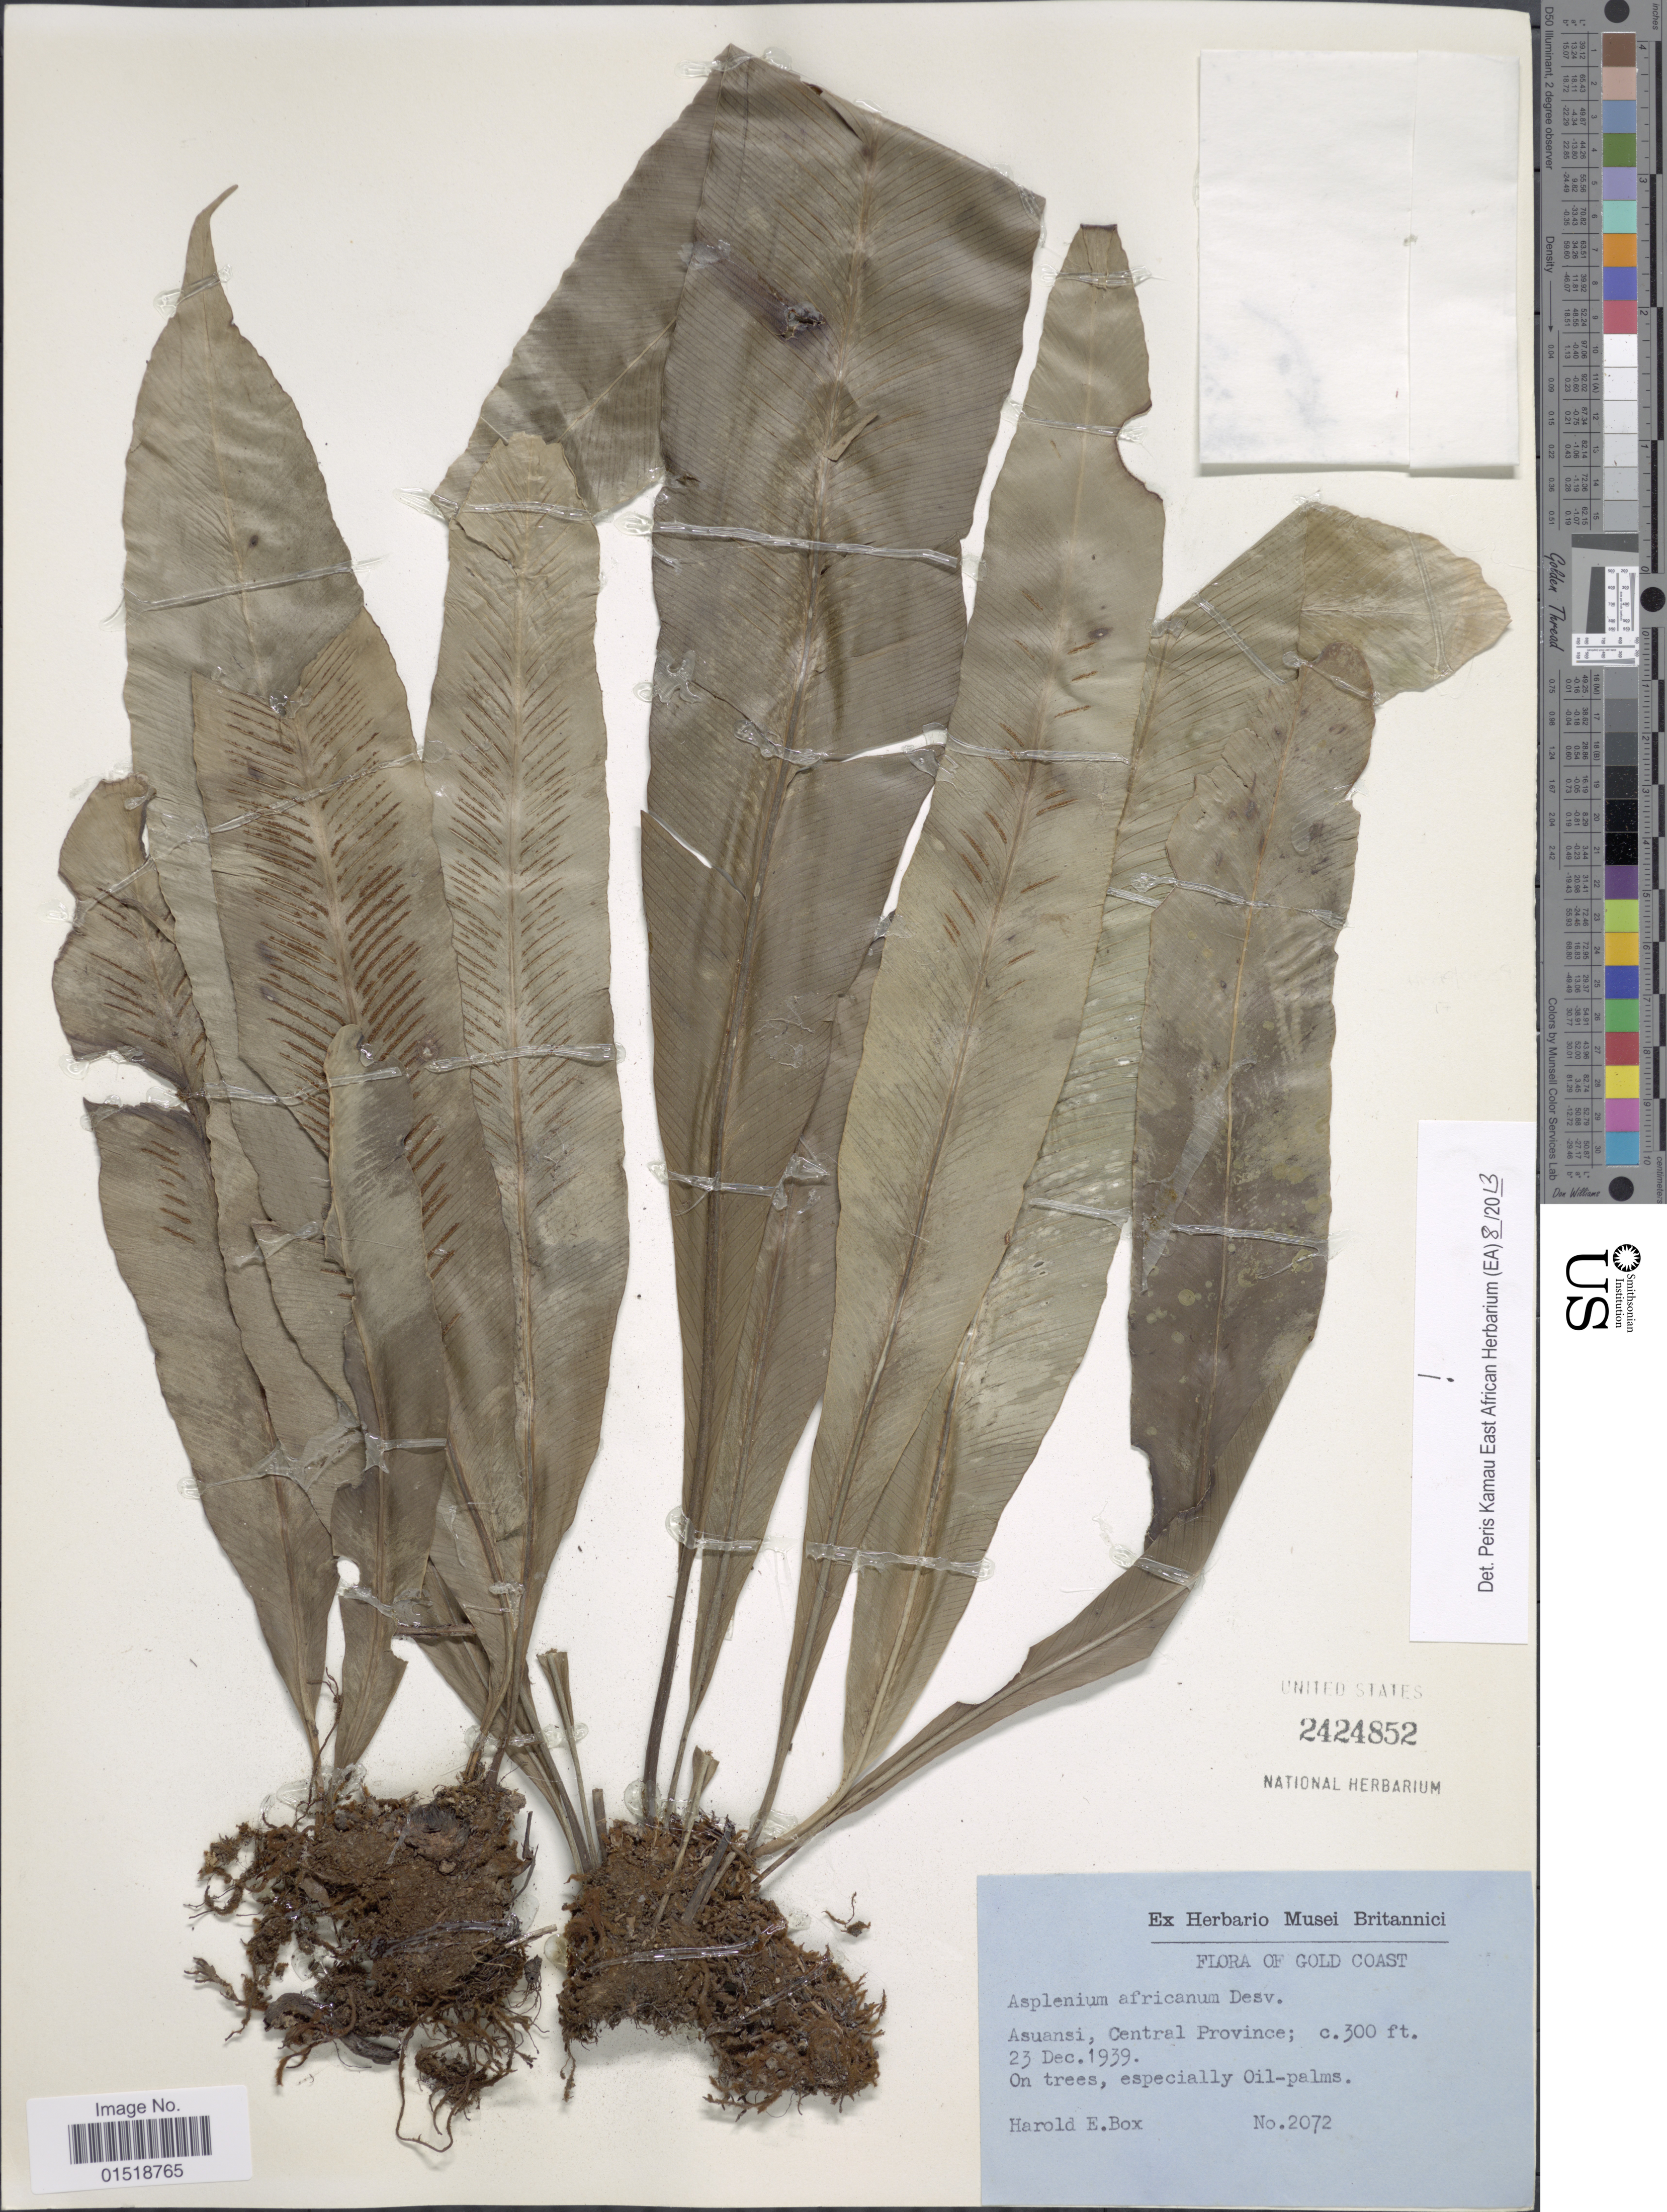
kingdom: Plantae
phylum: Tracheophyta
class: Polypodiopsida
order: Polypodiales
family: Aspleniaceae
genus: Asplenium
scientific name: Asplenium africanum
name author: Desv.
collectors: H. E. Box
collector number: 2072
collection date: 1939-12-23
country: Ghana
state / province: Central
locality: Gold Coast. Asuansi, Central Province.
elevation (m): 91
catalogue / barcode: US 2424852